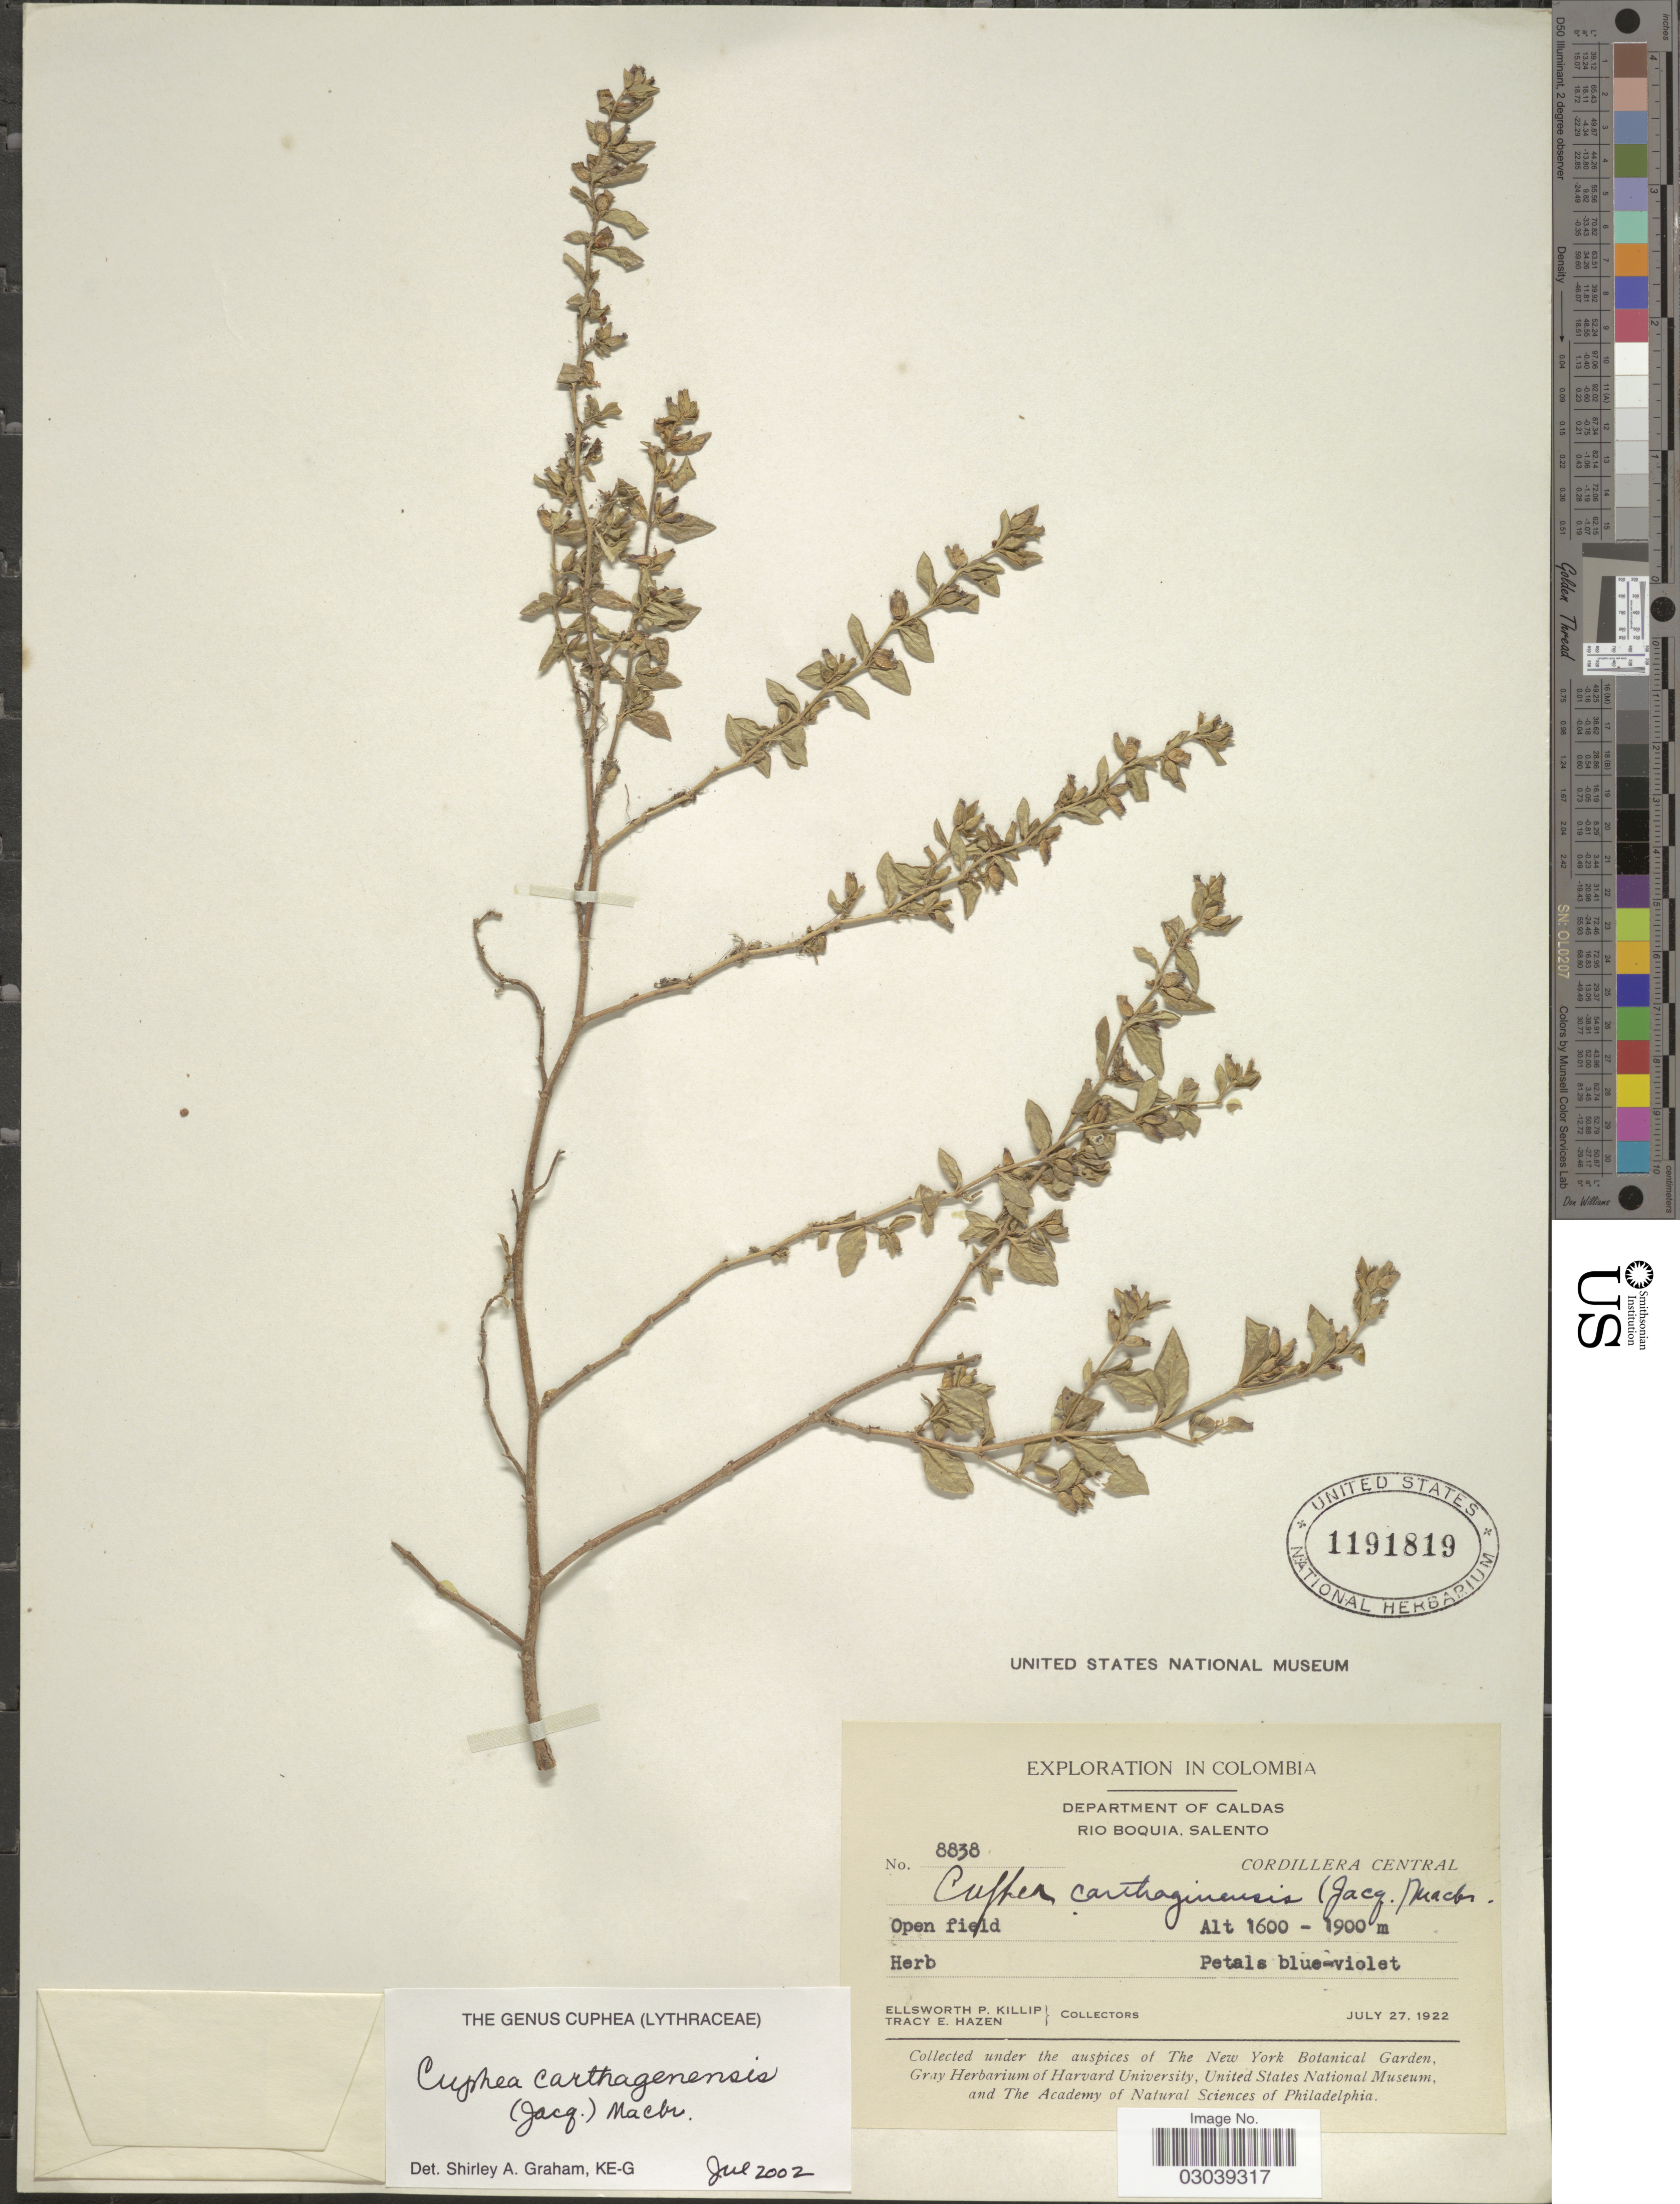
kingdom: Plantae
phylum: Tracheophyta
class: Magnoliopsida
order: Myrtales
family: Lythraceae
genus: Cuphea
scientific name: Cuphea carthagenensis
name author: (Jacq.) J.F. Macbr.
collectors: E. P. Killip & T. E. Hazen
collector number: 8838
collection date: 1922-07-27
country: Colombia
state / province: Caldas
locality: Department of Caldas. Rio Boquia, Salento. Cordillera Central.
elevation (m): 1600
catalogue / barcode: US 1191819